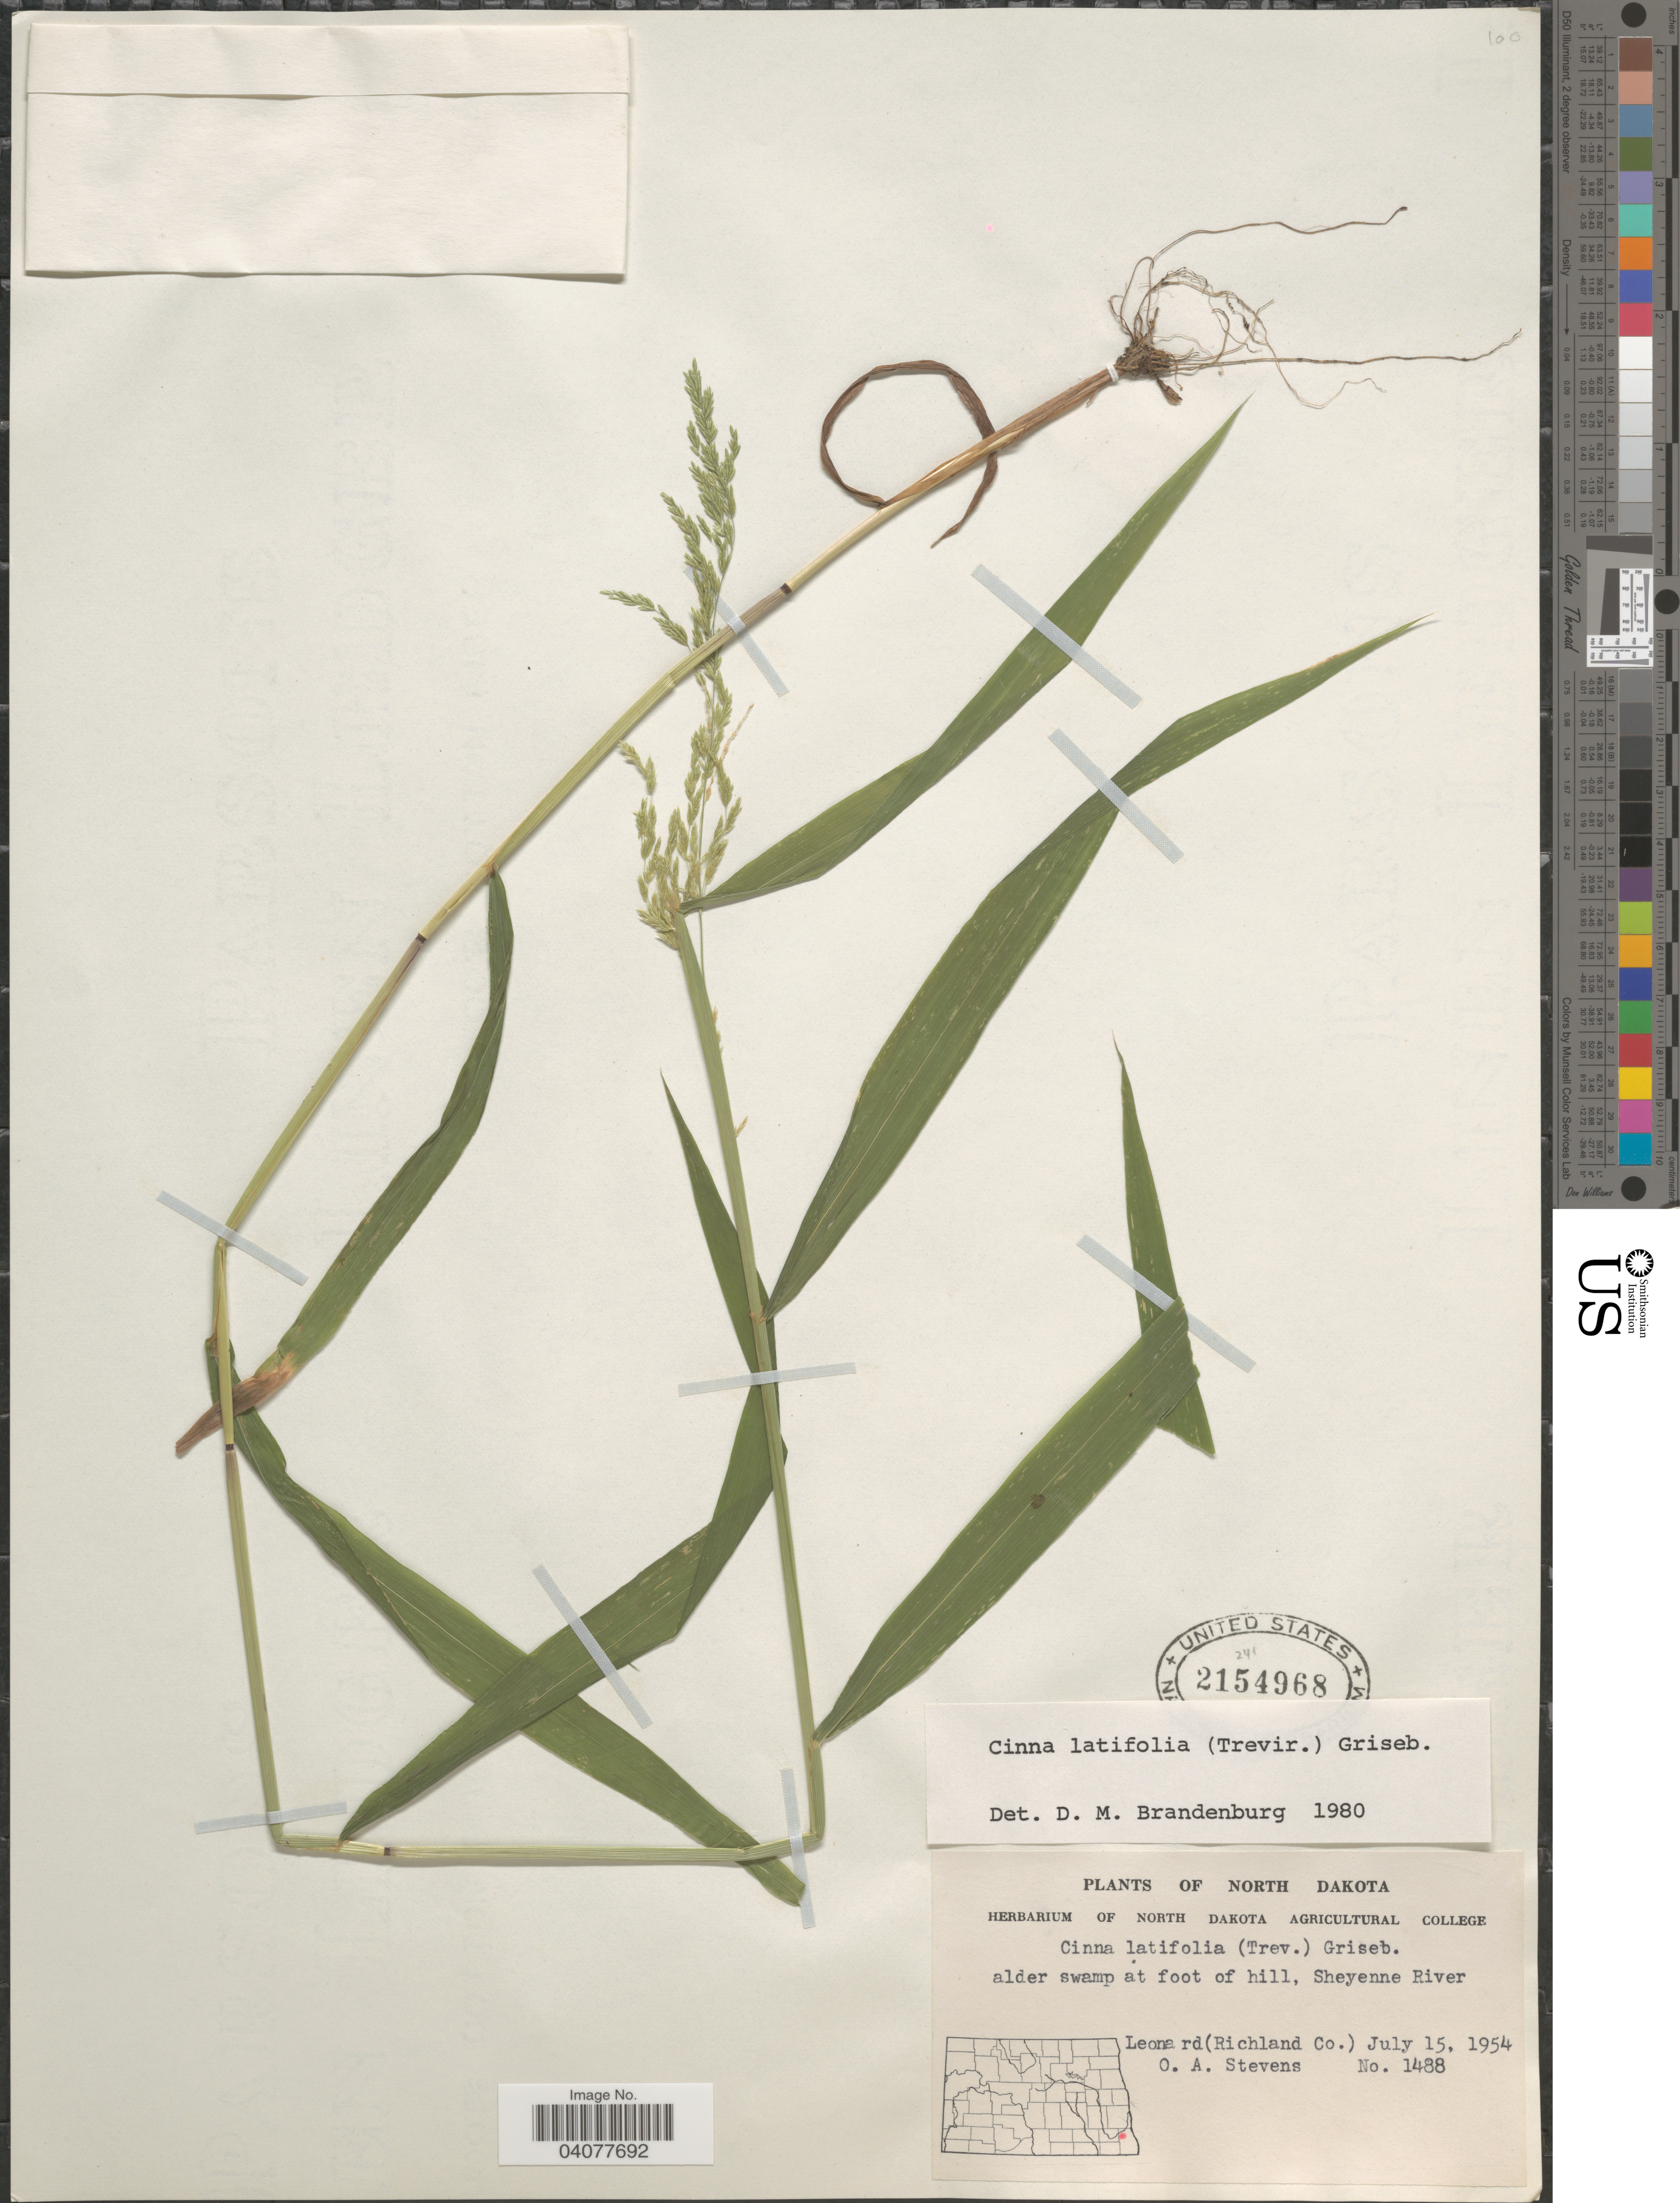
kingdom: Plantae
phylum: Tracheophyta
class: Liliopsida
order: Poales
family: Poaceae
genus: Cinna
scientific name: Cinna latifolia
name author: (Trevir. ex Goeppert) Griseb.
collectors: O. A. Stevens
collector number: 1488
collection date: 1954-07-15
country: United States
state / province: North Dakota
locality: Alder swamp at foot of hill, Sheyenne River. Leonard (Richland Co.).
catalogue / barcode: US 2154968